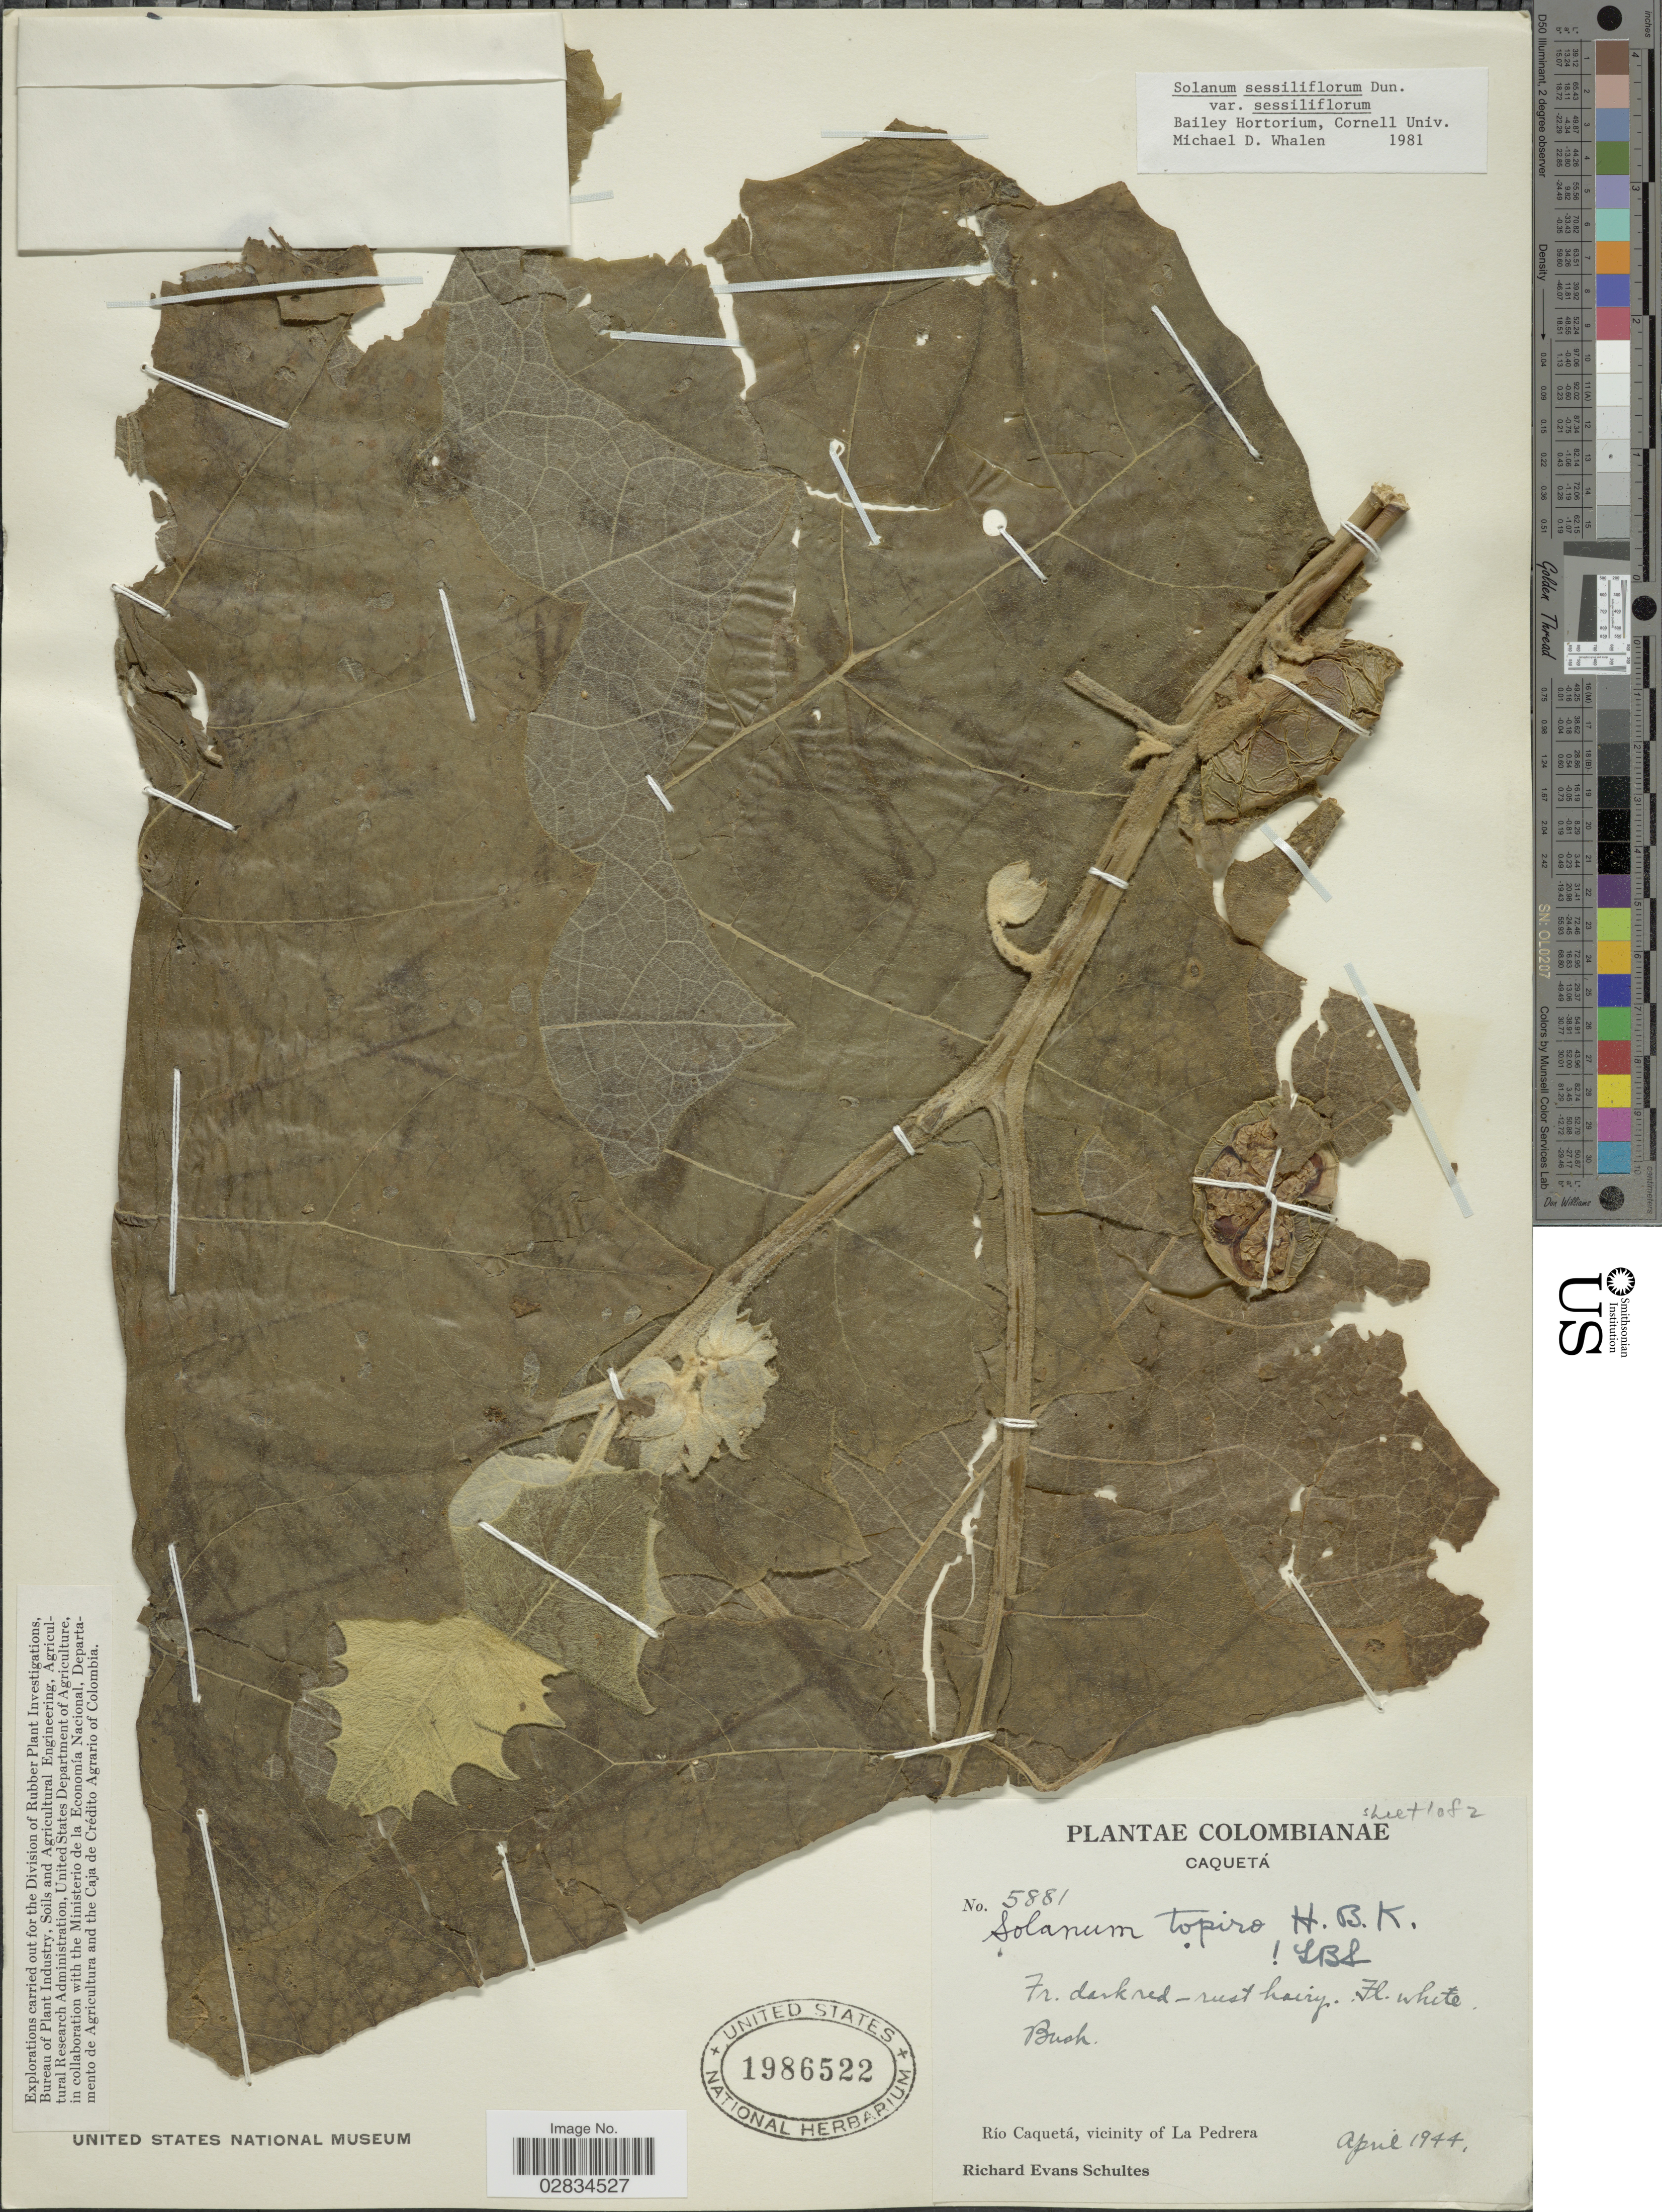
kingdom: Plantae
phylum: Tracheophyta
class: Magnoliopsida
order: Solanales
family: Solanaceae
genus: Solanum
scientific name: Solanum sessiliflorum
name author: Dunal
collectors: R. E. Schultes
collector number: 5881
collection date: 1944-04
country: Colombia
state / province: Caquetá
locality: Río Caquetá, vicinity of La Pedrera.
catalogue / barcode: US 1986522